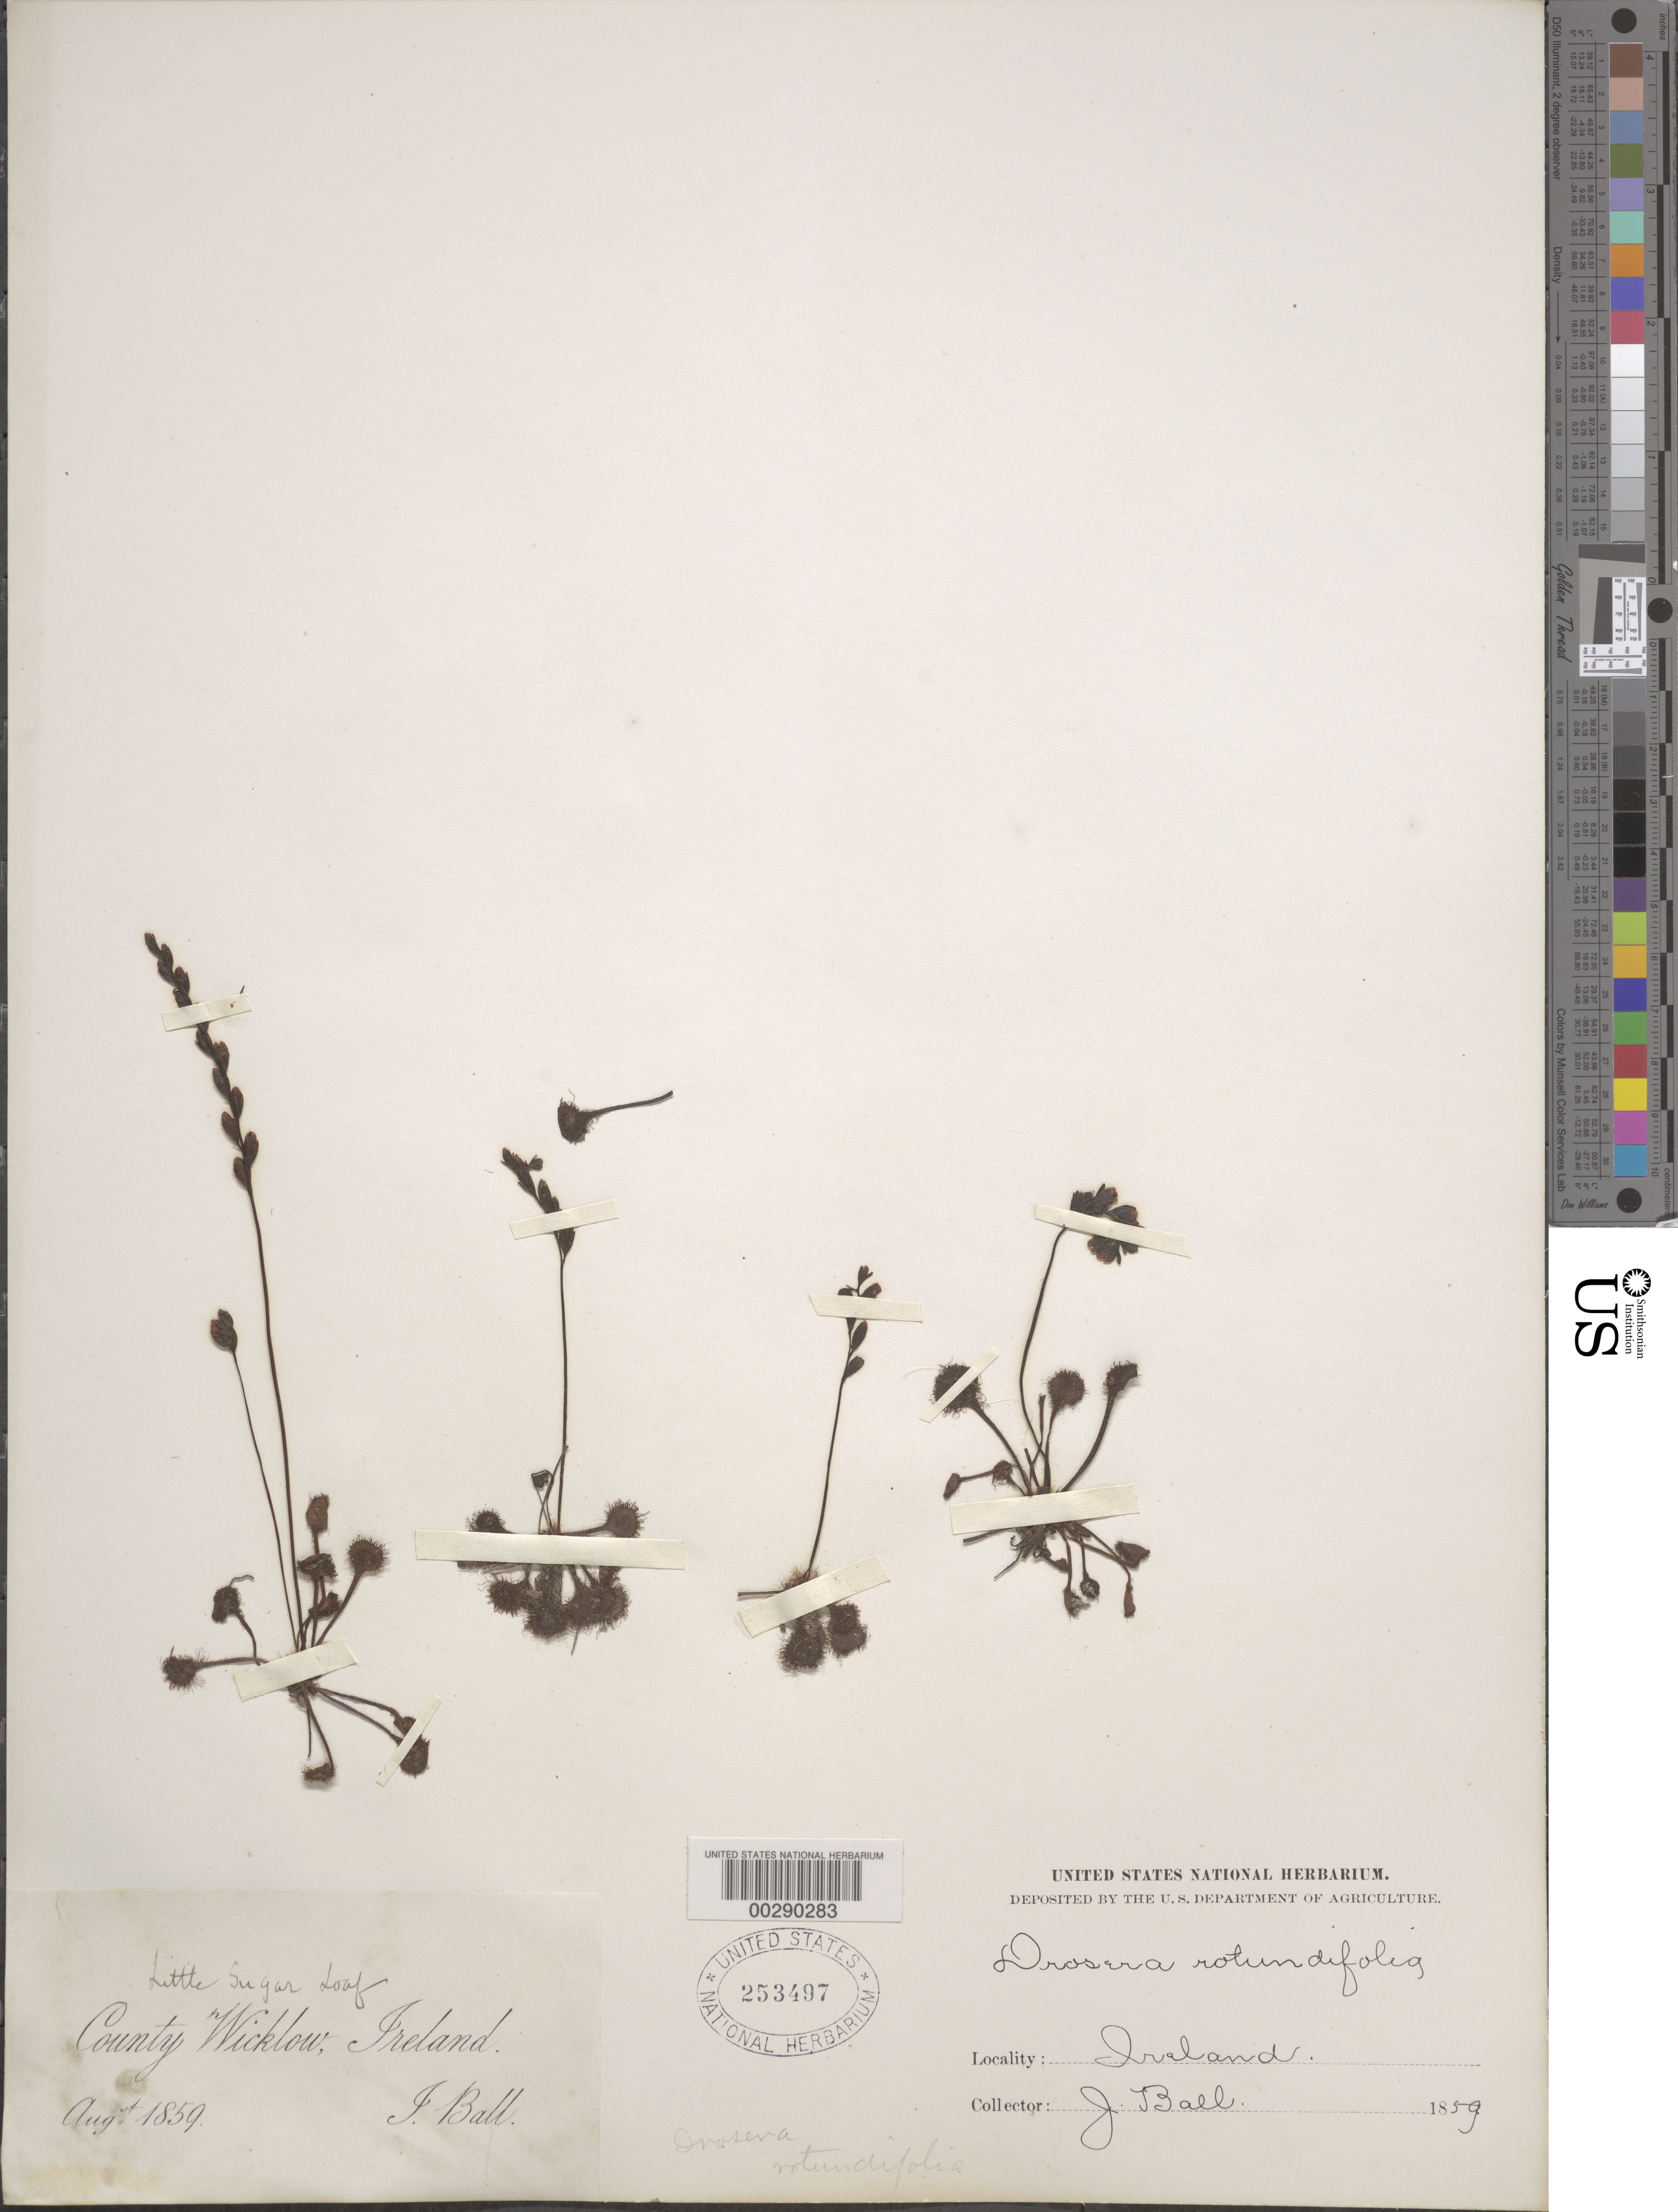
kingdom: Plantae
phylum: Tracheophyta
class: Magnoliopsida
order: Caryophyllales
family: Droseraceae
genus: Drosera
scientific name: Drosera rotundifolia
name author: L.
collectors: J. Ball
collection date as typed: Aug 1859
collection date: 1859-08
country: Ireland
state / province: Leinster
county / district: Wicklow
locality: Little sugar loaf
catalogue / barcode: US 253497